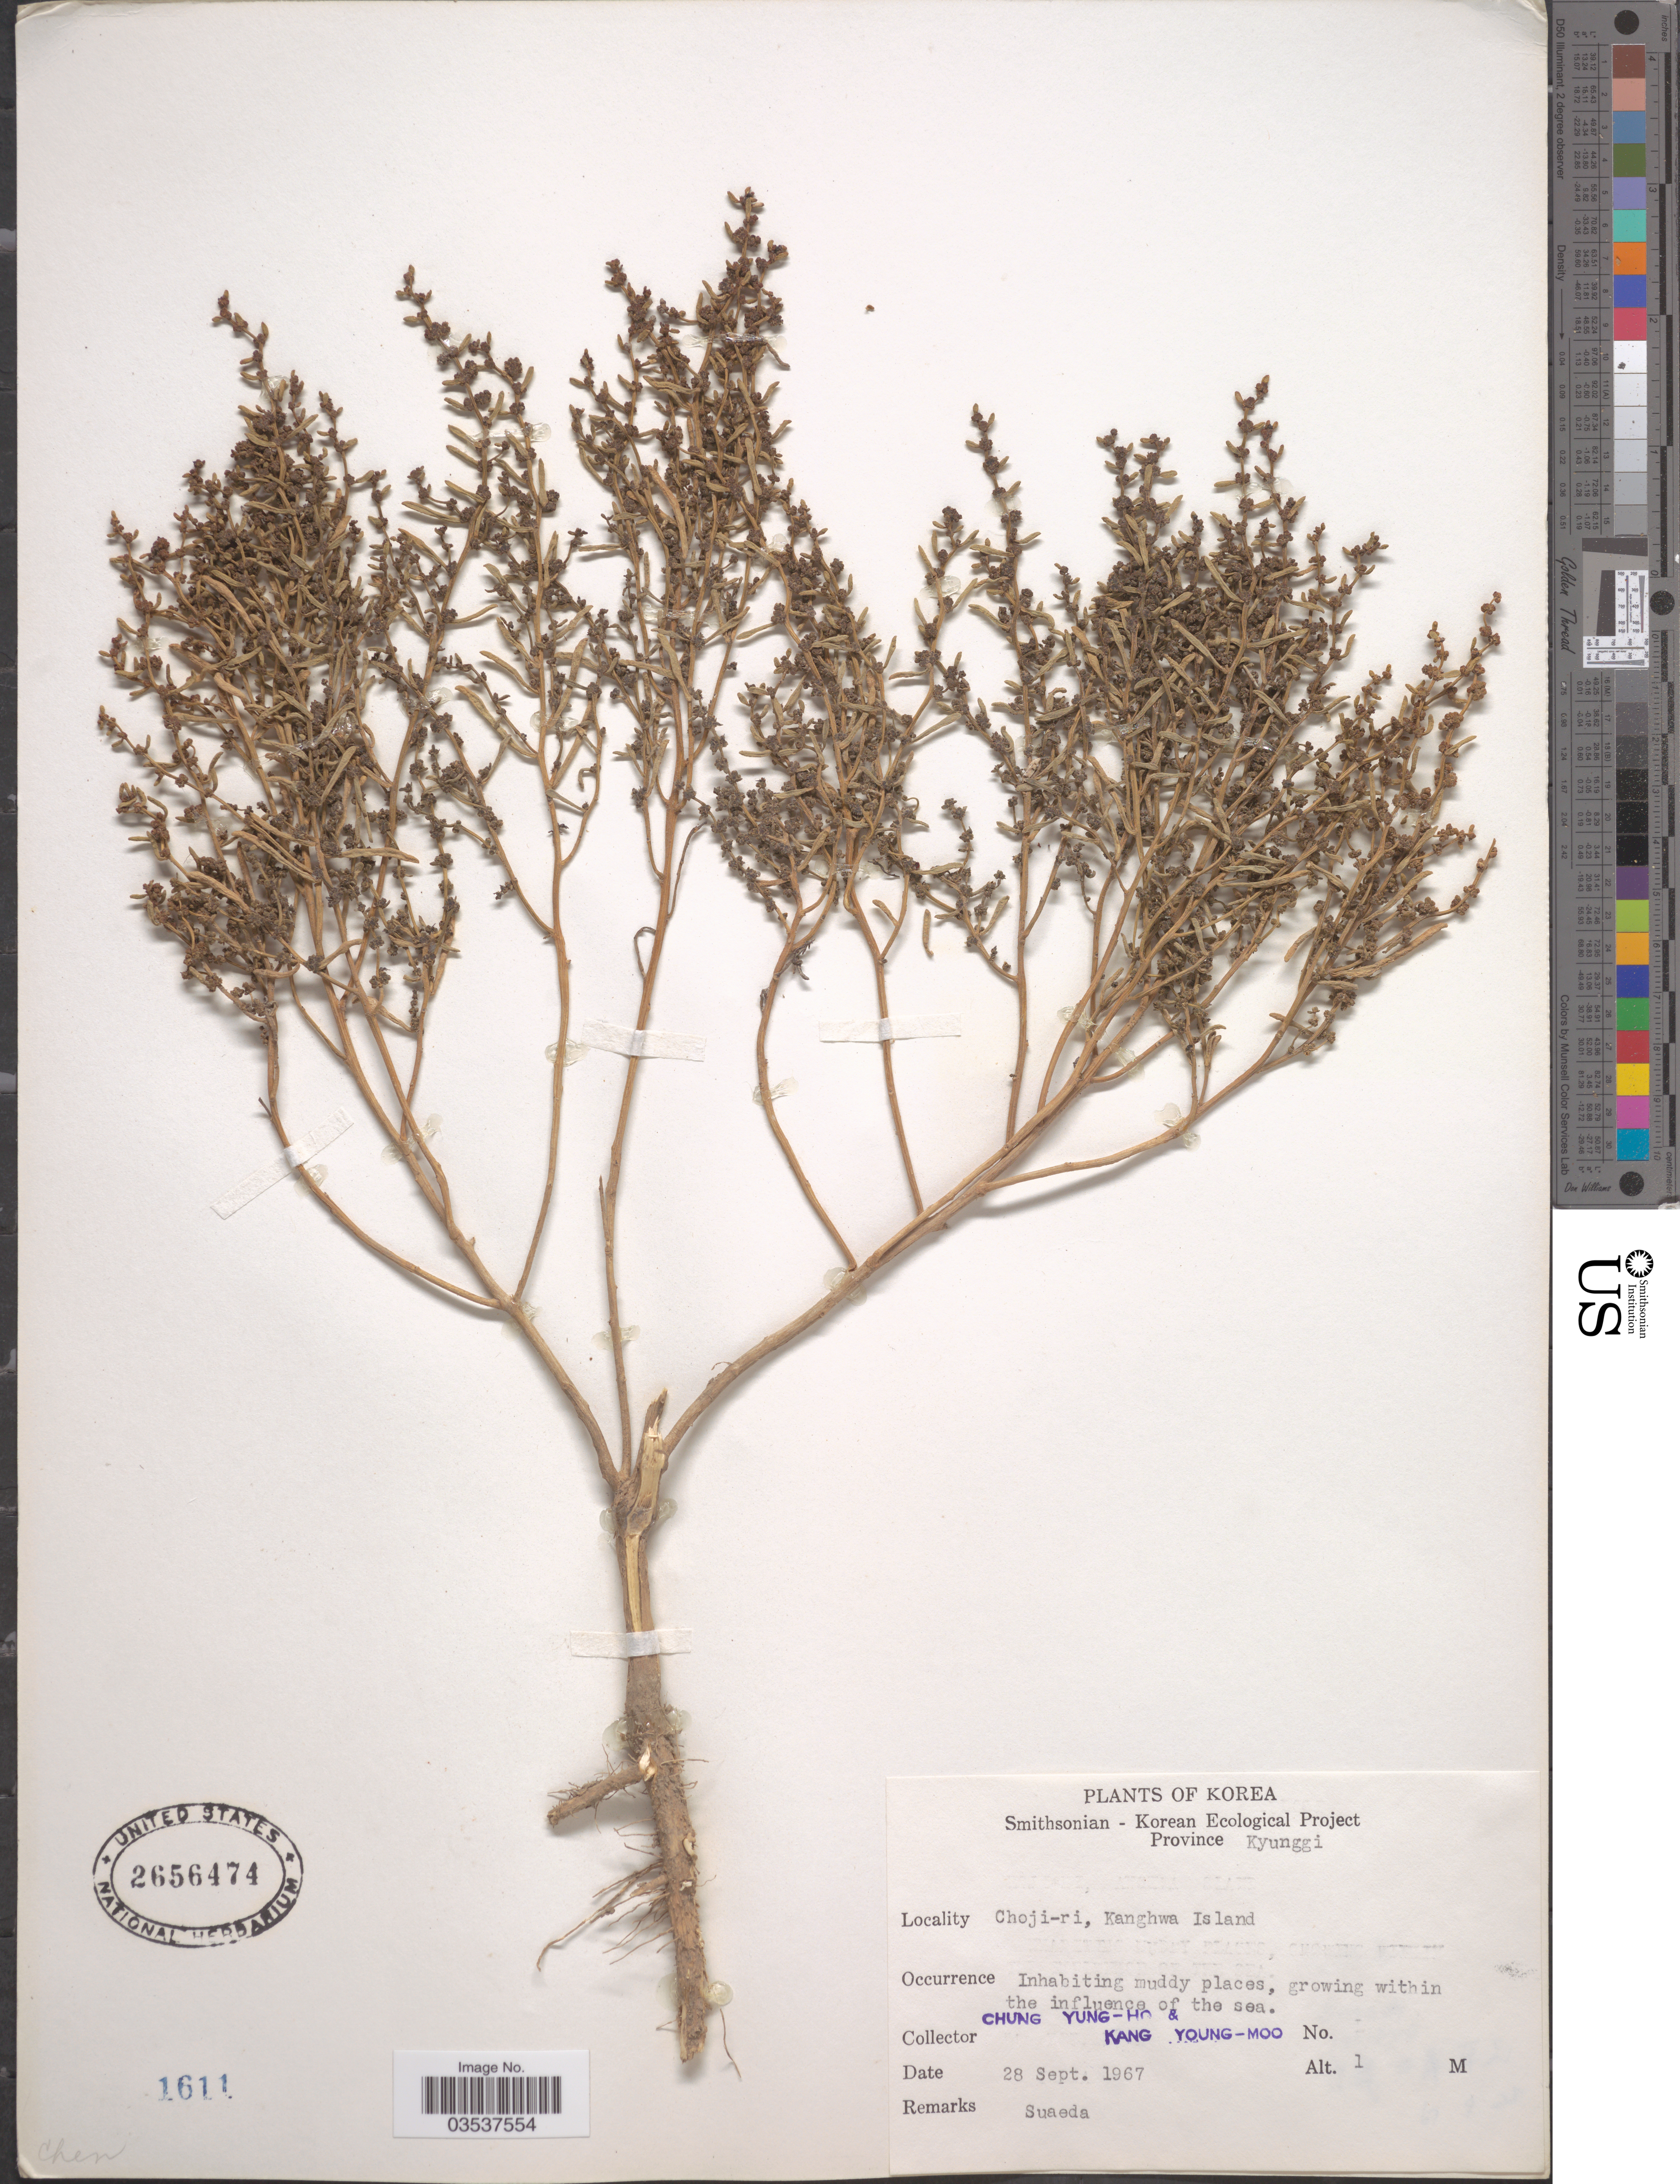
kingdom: Plantae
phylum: Tracheophyta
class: Magnoliopsida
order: Caryophyllales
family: Amaranthaceae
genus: Suaeda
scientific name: Suaeda sp.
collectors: C. Yung-Ho & K. Young-Moo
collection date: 1967-09-28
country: South Korea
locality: Province Kyunggi. Choji-ri, Kanghwa Island.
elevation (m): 1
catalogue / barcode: US 2656474